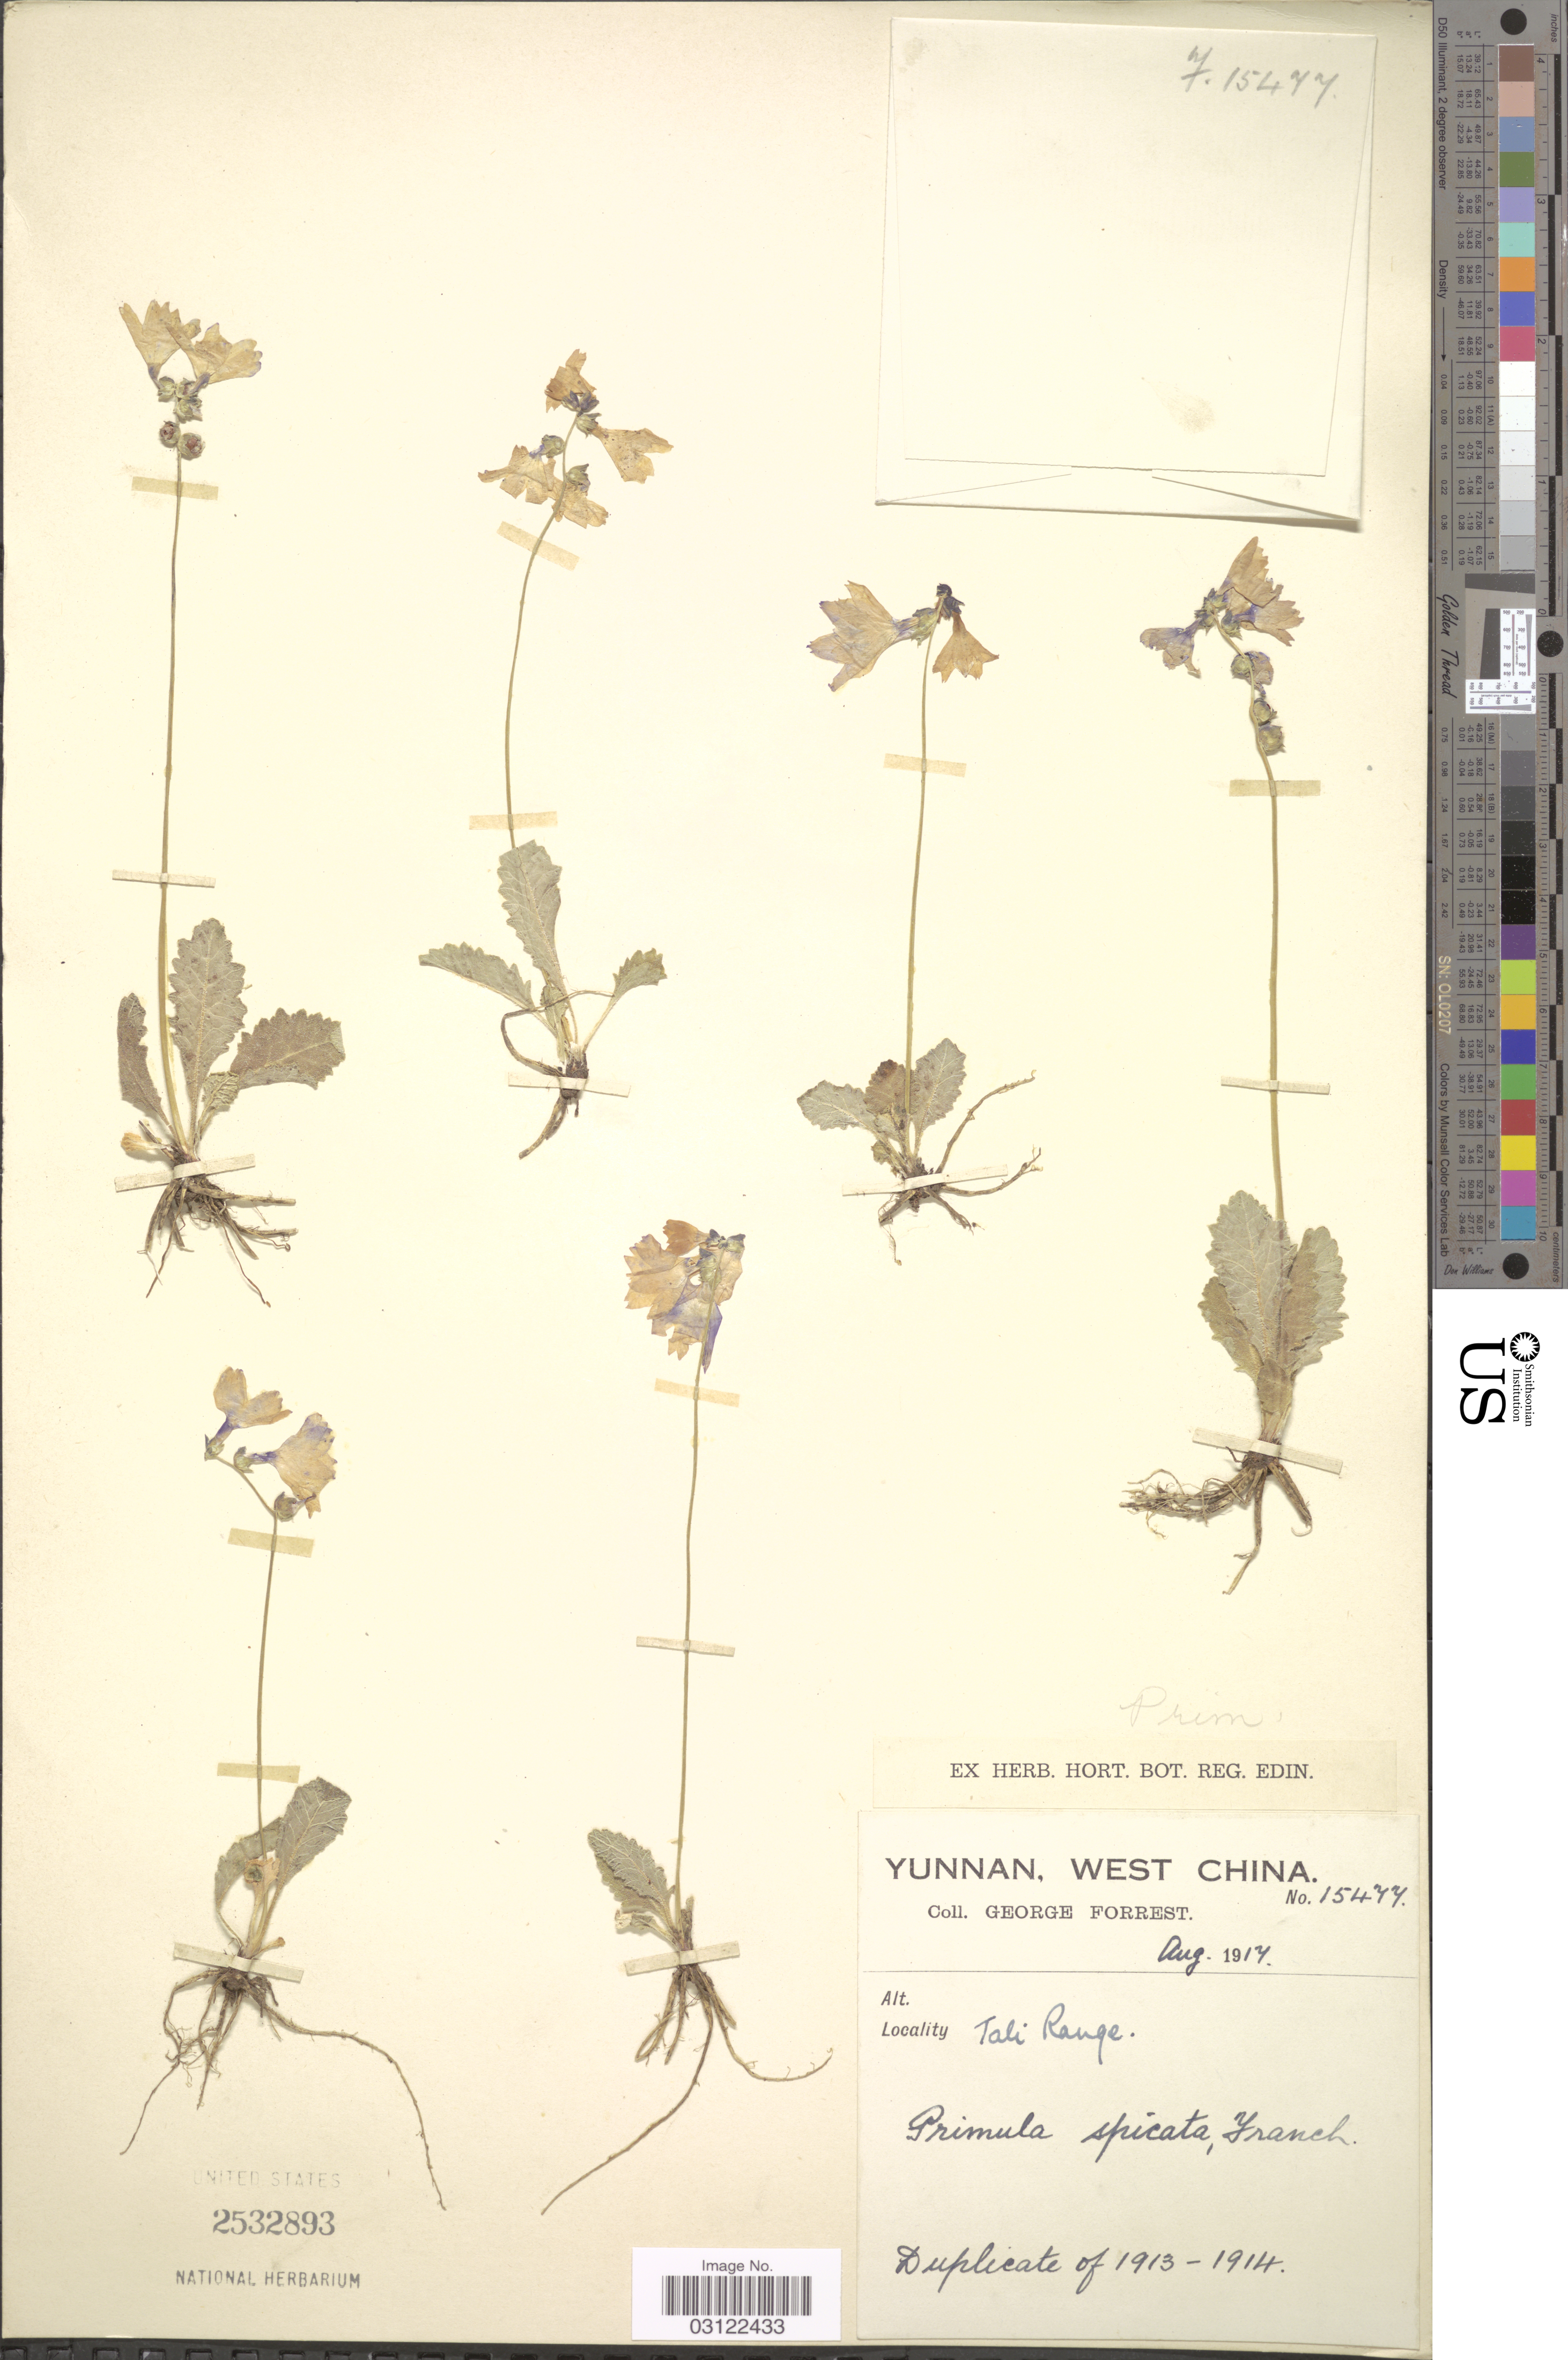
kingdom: Plantae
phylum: Tracheophyta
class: Magnoliopsida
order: Ericales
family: Primulaceae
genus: Primula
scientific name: Primula spicata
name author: Franch.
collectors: G. Forrest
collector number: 15477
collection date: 1917-08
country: China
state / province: Yunnan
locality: West China. Tali Range.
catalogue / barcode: US 2532893